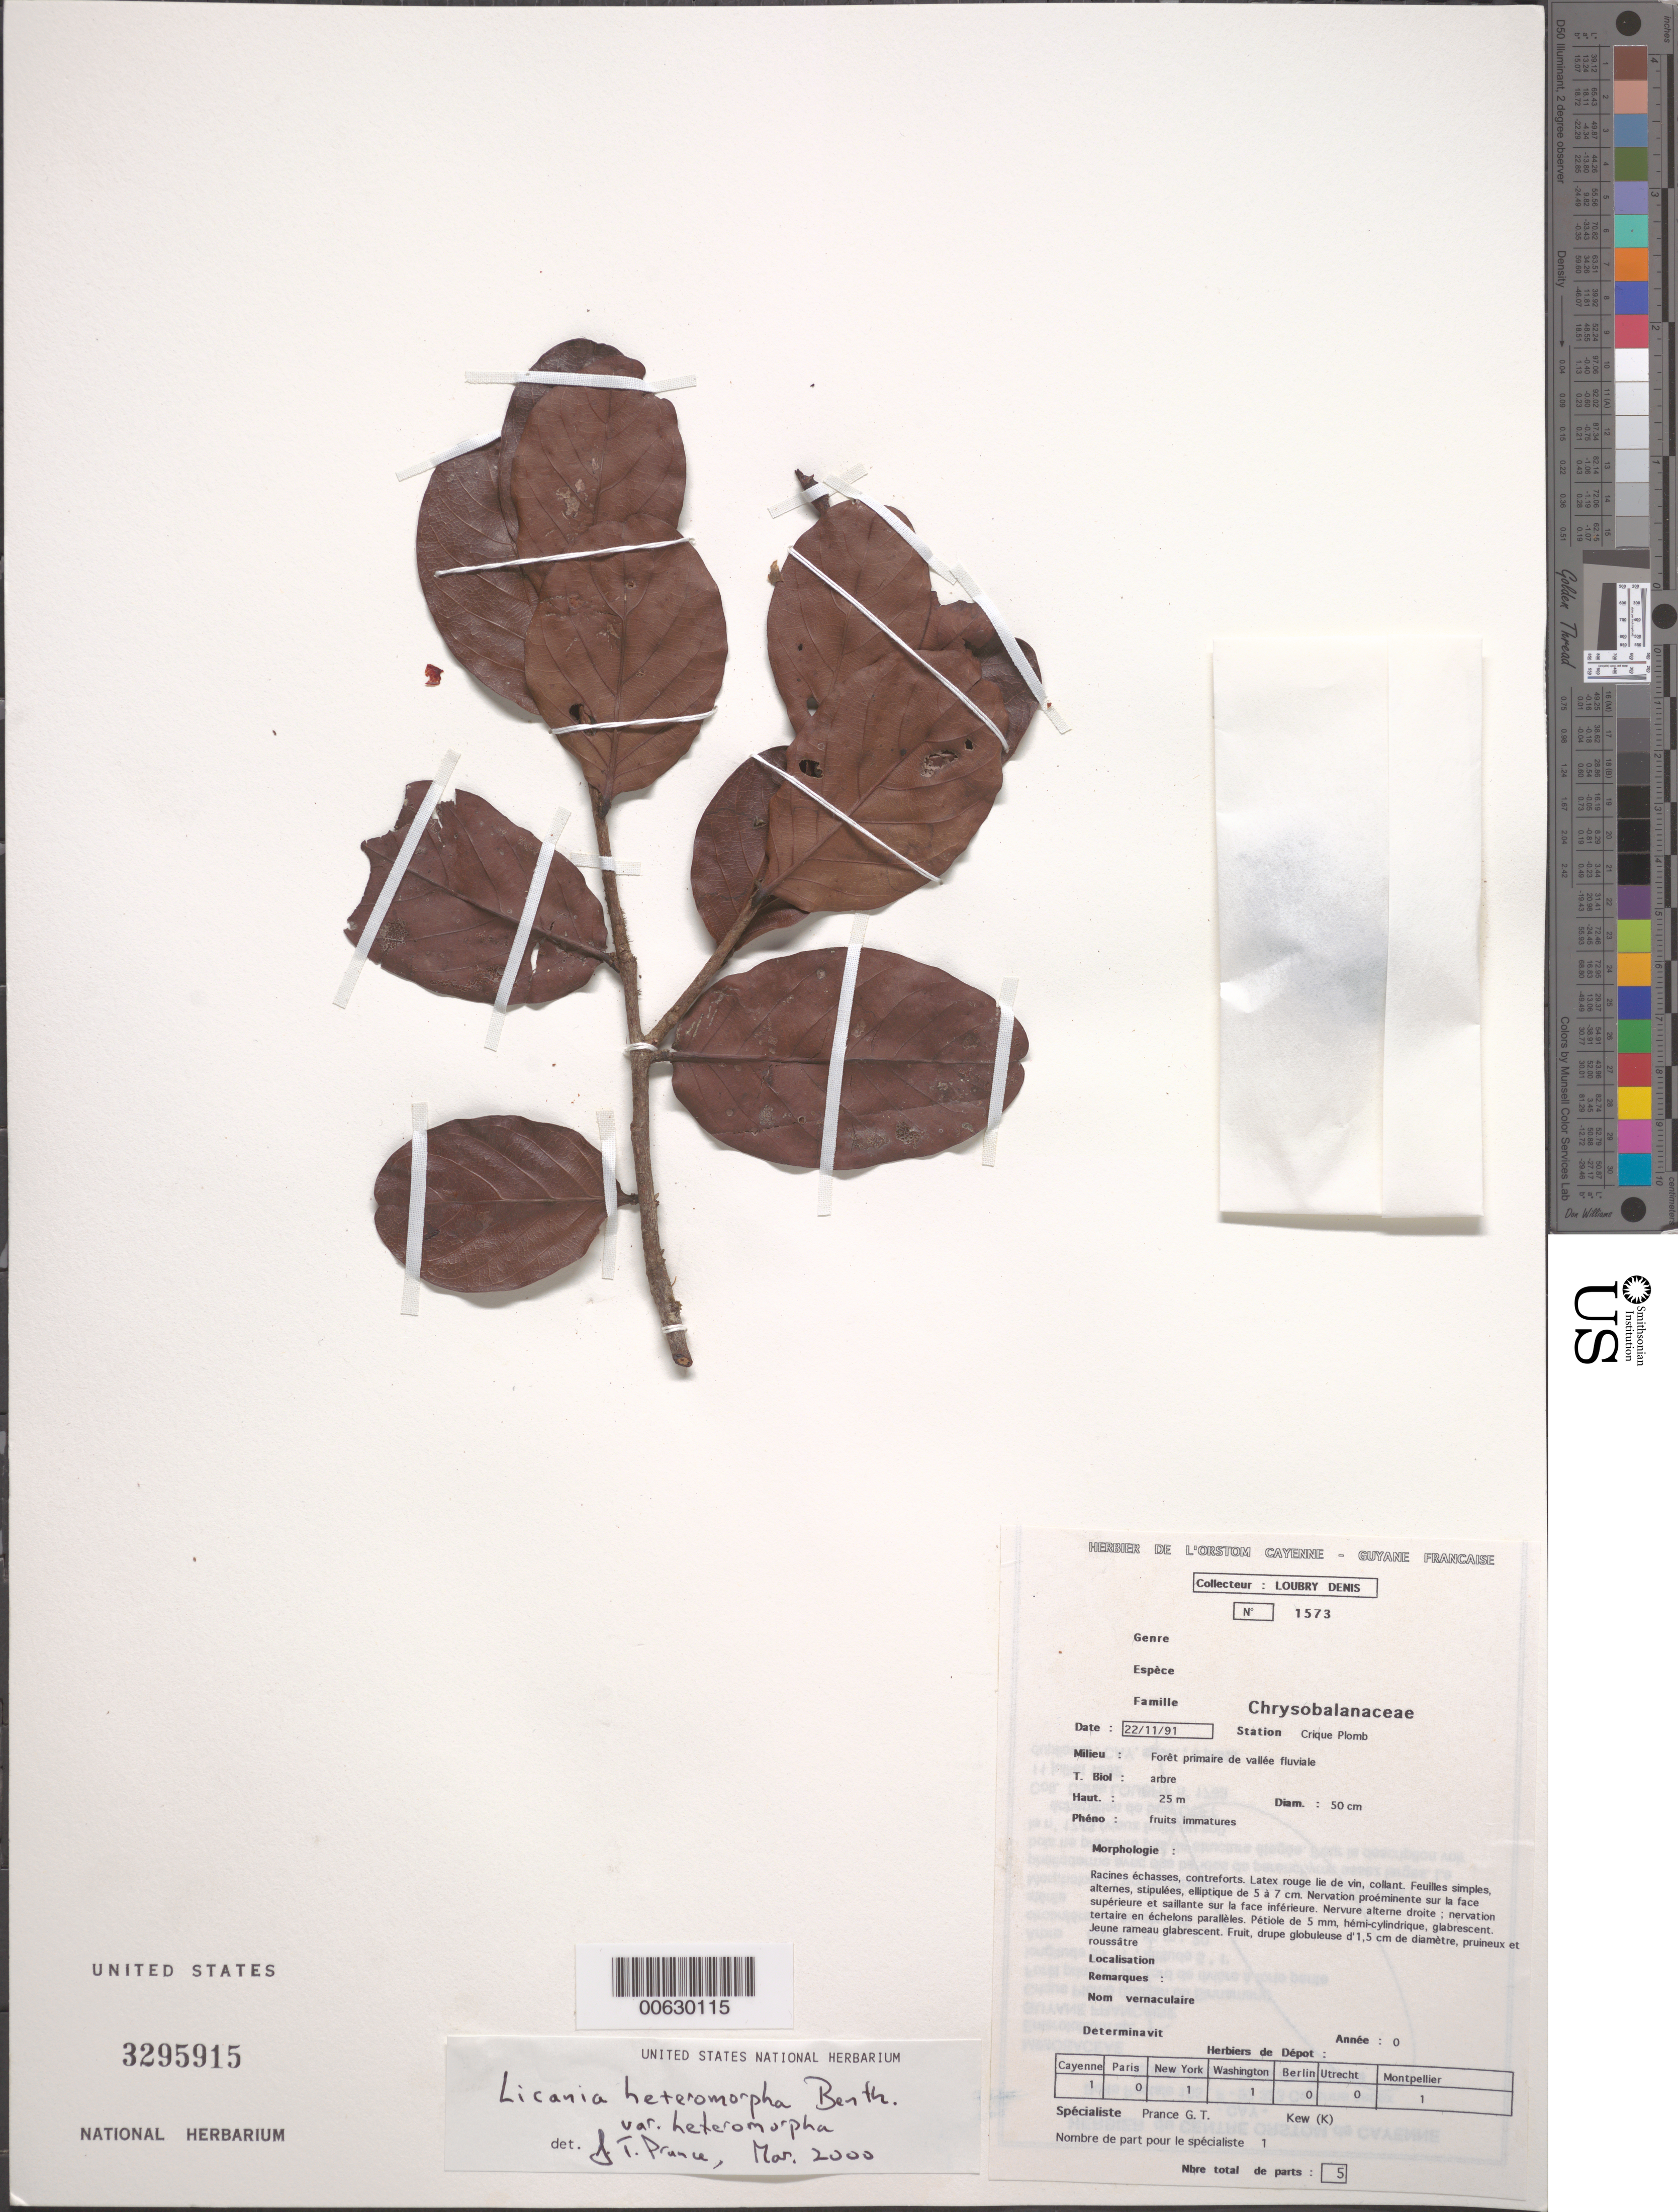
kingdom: Plantae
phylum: Tracheophyta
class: Magnoliopsida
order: Malpighiales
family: Chrysobalanaceae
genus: Hymenopus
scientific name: Hymenopus heteromorphus var. heteromorphus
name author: (Benth.) Sothers & Prance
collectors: D. Loubry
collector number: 1573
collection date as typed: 22-Nov-91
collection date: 1991-11-22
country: French Guiana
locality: Crique Plomb, Bassin du Sinnamary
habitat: Foret primaire de vallee fluviale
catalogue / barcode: US 3295915